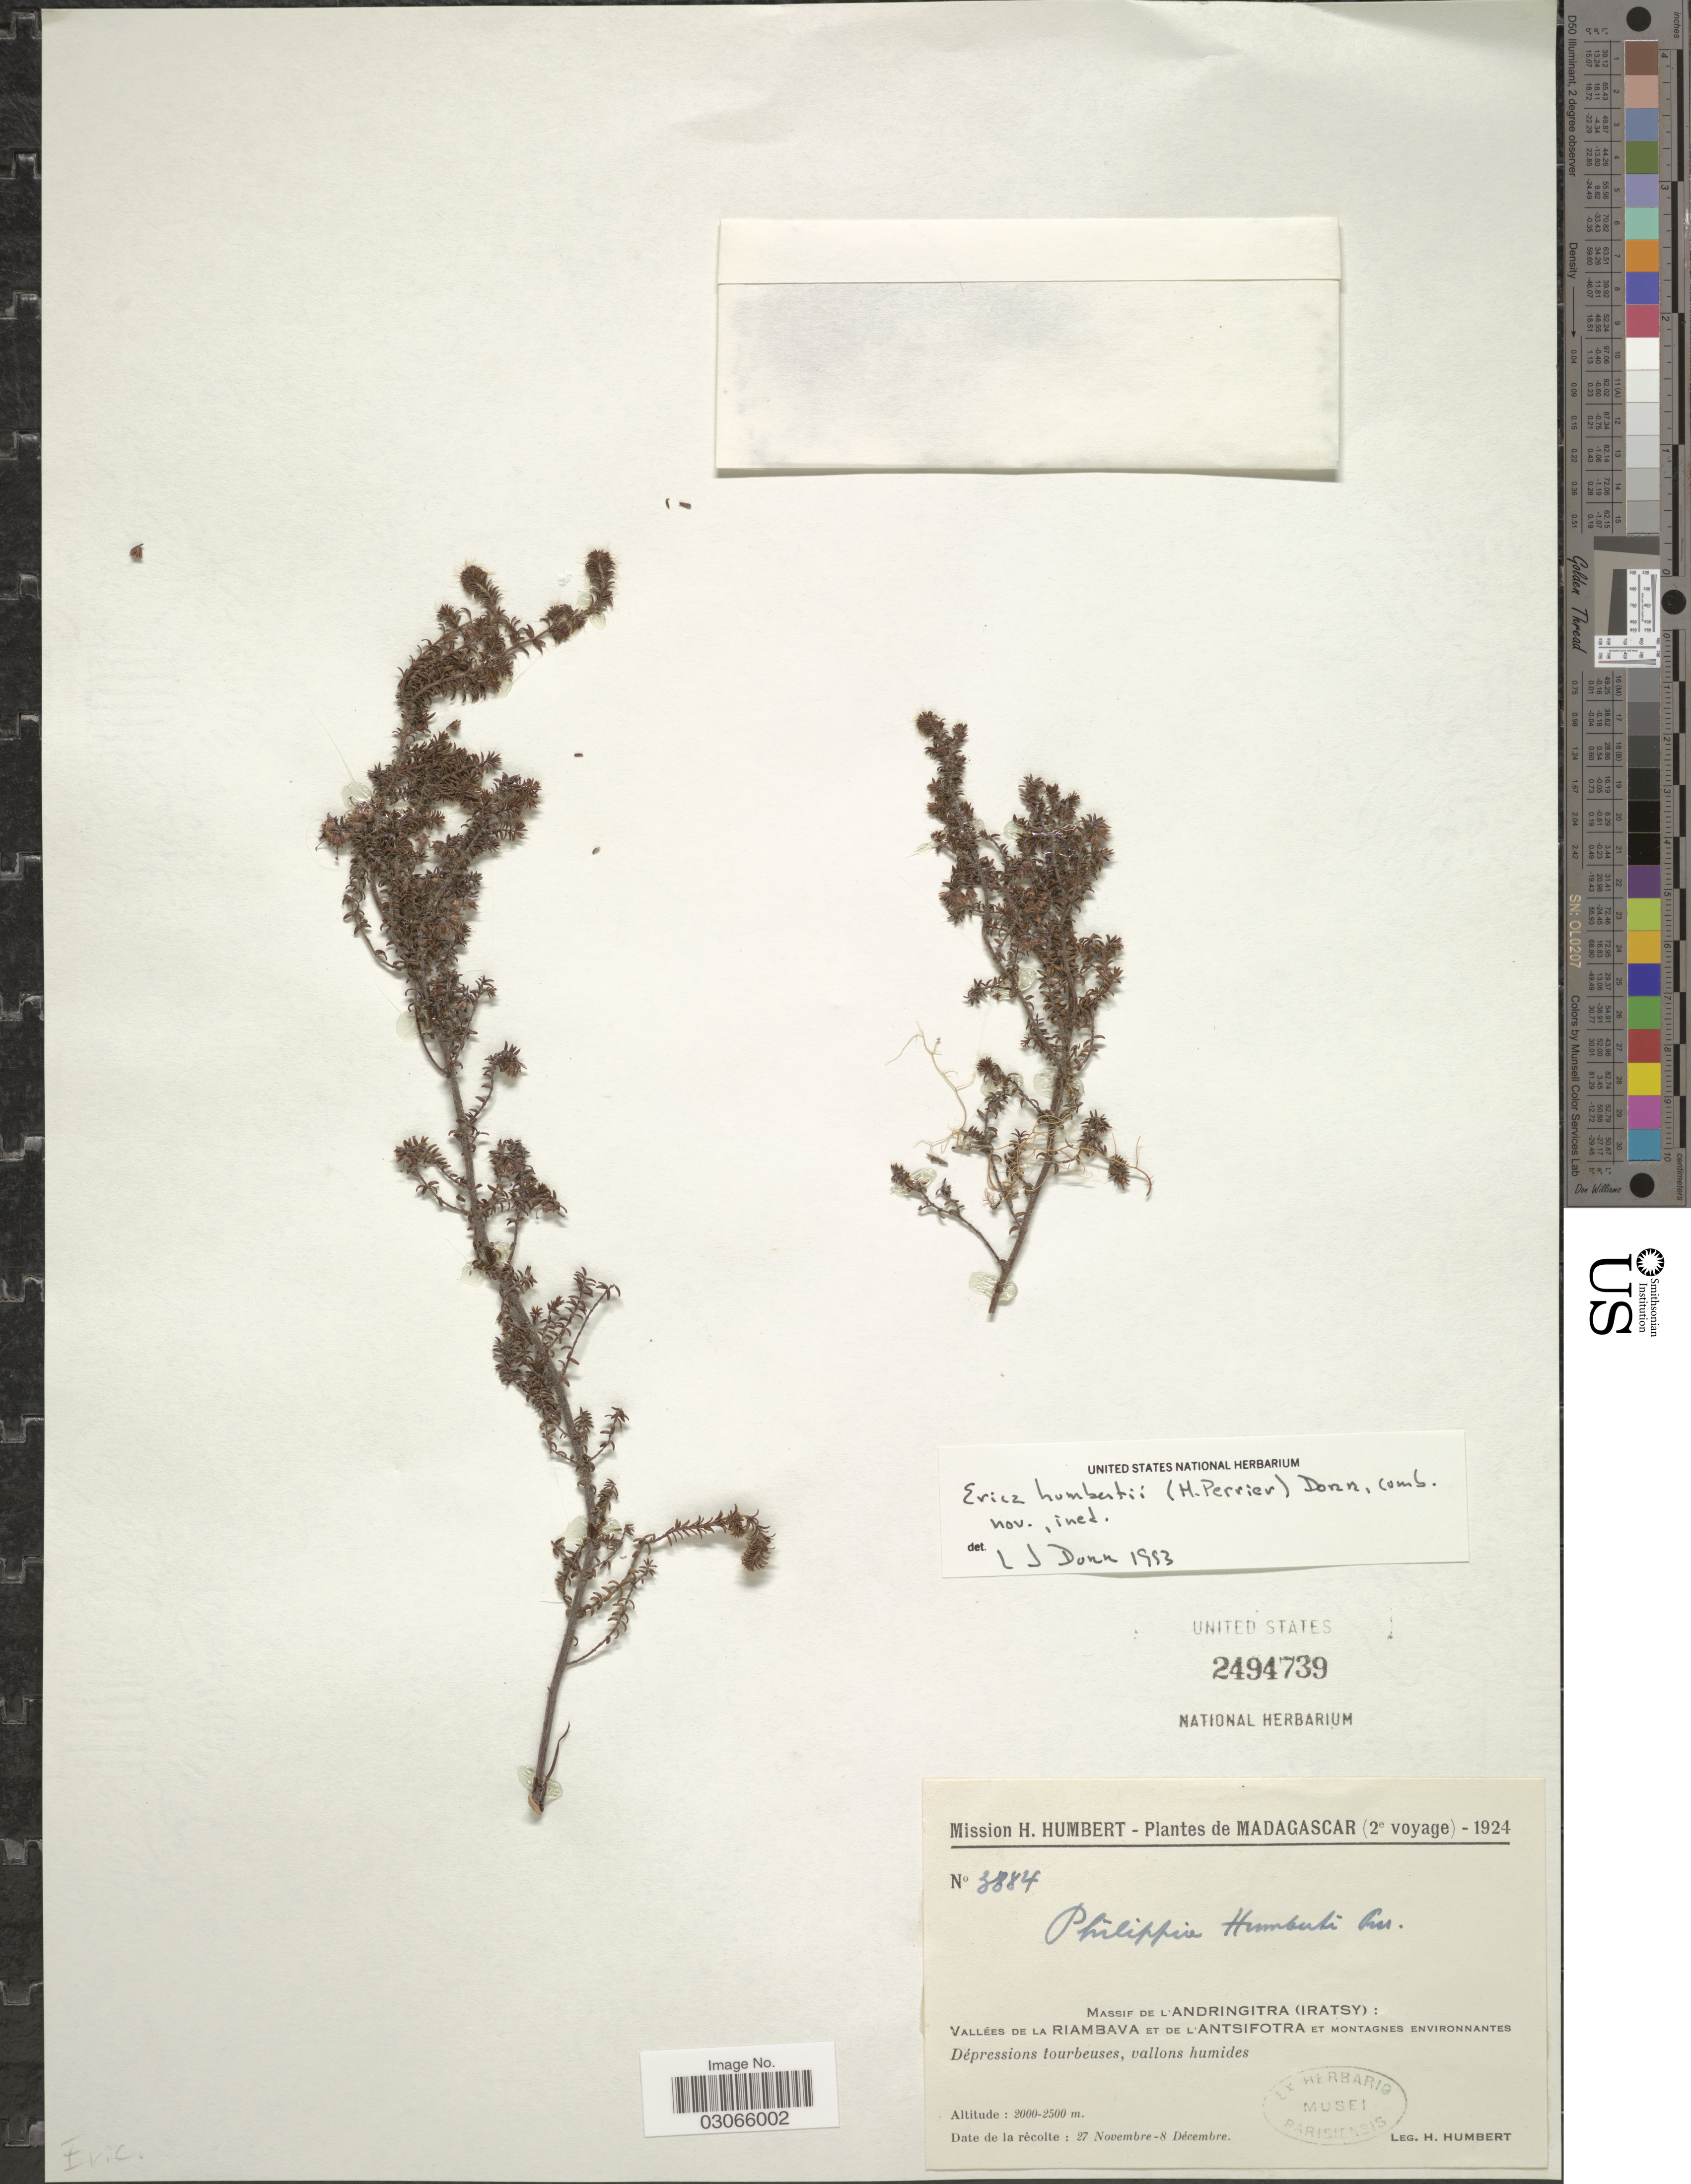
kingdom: Plantae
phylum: Tracheophyta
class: Magnoliopsida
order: Ericales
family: Ericaceae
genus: Erica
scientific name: Erica humbertii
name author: (H. Perrier) Dorr & E.G.H. Oliv.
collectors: H. Humbert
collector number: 3884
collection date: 1924-11-27/1924-12-08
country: Madagascar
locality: Massif de l'Andringitra (Iratsy): Vallées de la Riambava et de l'Antsifotra et montagnes environnantes.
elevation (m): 2000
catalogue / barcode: US 2494739